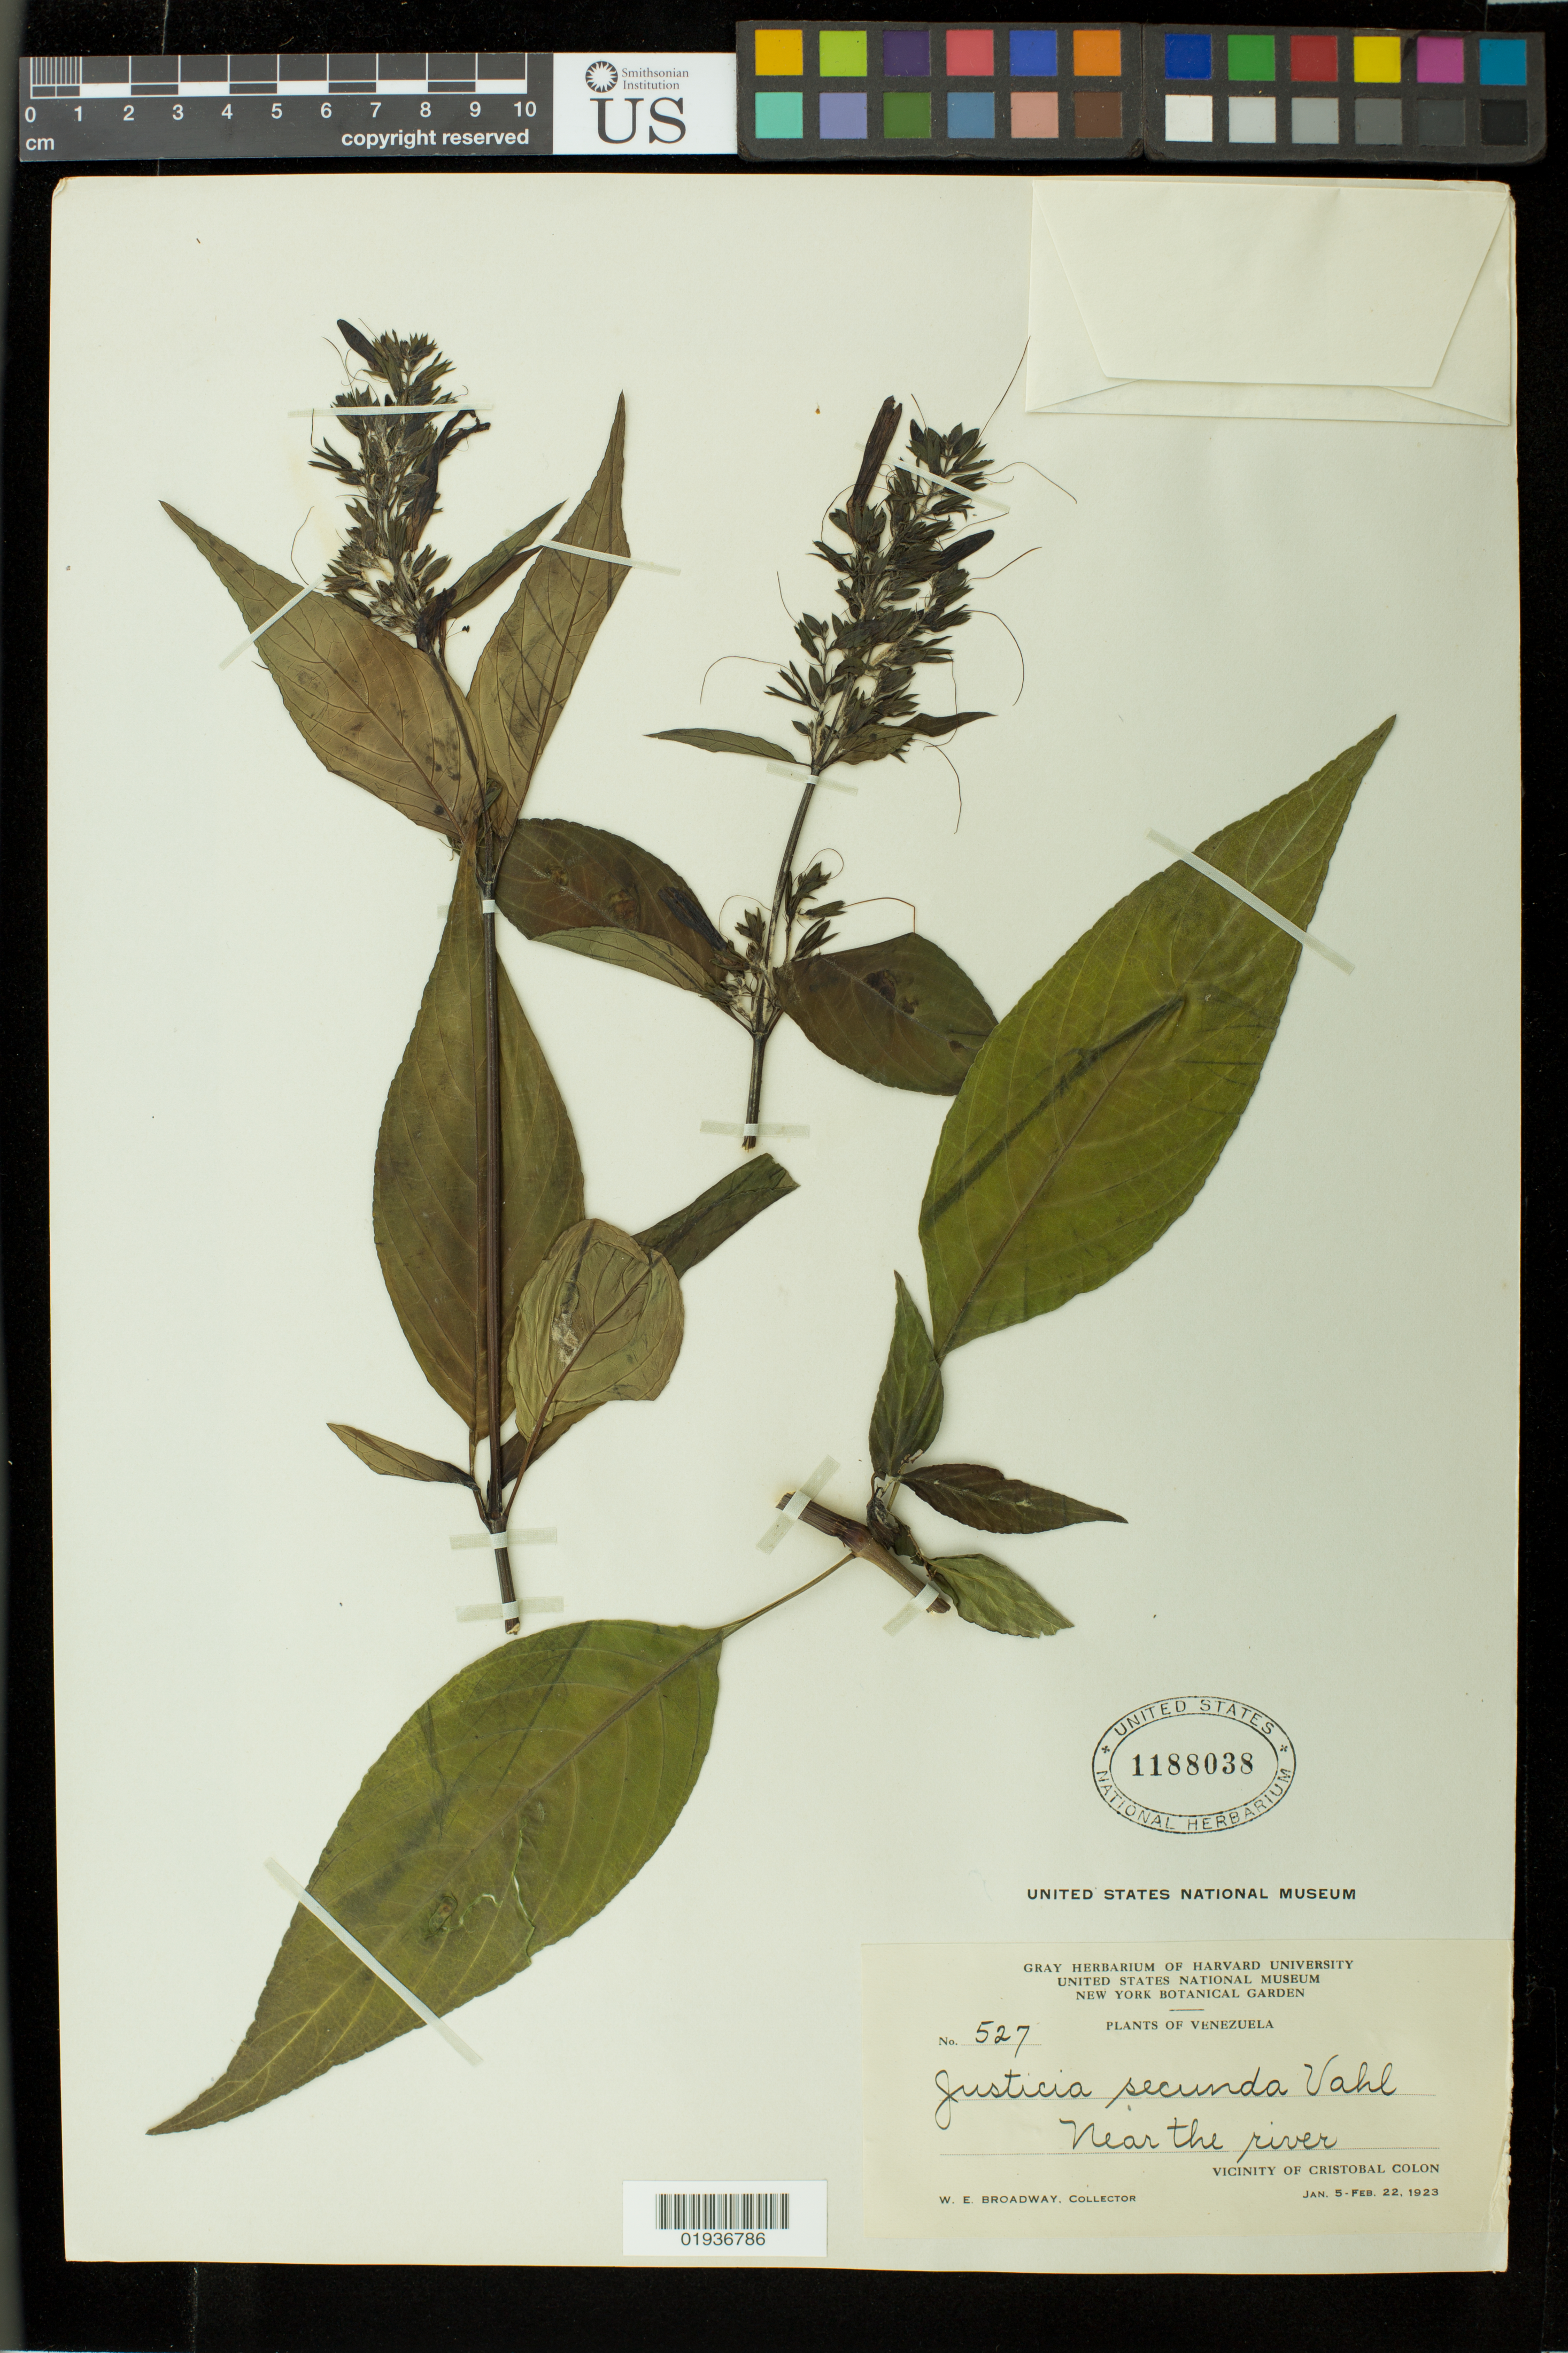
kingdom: Plantae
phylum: Tracheophyta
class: Magnoliopsida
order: Lamiales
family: Acanthaceae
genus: Justicia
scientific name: Justicia secunda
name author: Vahl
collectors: W. E. Broadway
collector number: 527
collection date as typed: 05 Jan 1923 to 22 Feb 1923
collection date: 1923-01-05/1923-02-22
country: Venezuela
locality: Vicinity of Cristobal Colon.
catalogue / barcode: US 1188038